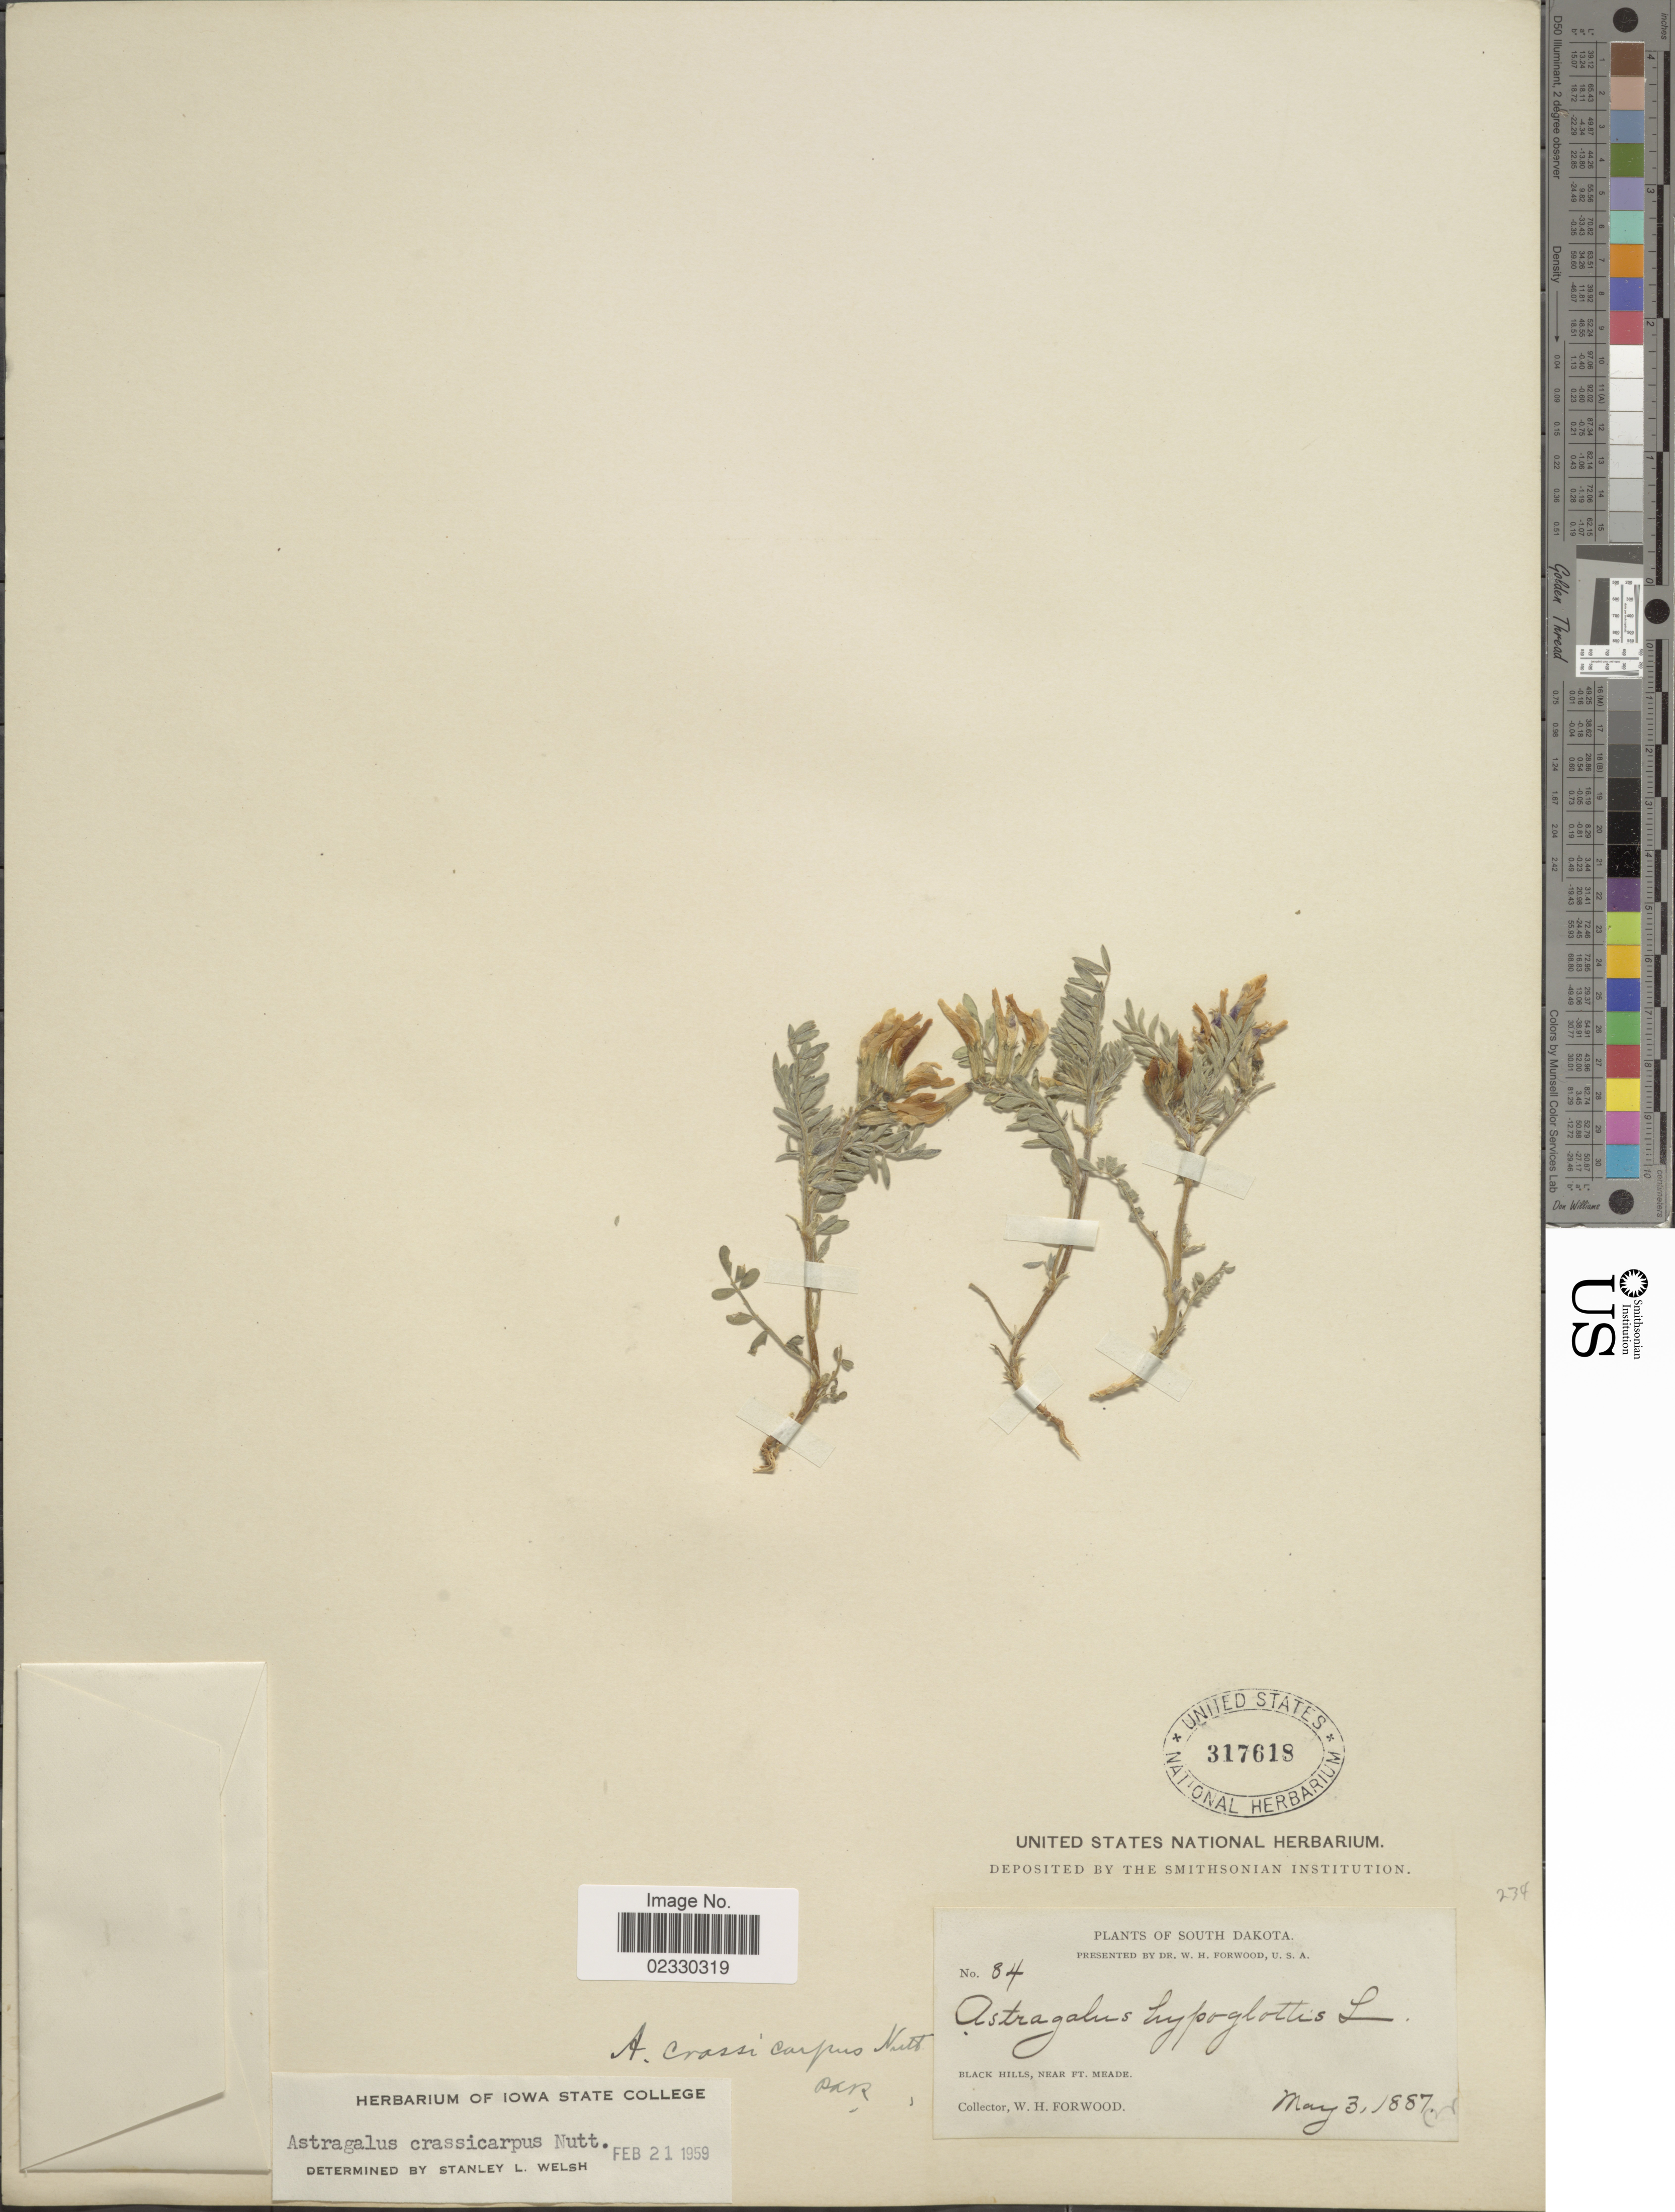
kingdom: Plantae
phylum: Tracheophyta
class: Magnoliopsida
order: Fabales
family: Fabaceae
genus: Astragalus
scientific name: Astragalus crassicarpus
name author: Nutt.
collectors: W. Forwood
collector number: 84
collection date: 1887-05-03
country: United States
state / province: South Dakota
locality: Black Hills, near Ft. Meade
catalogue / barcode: US 317618